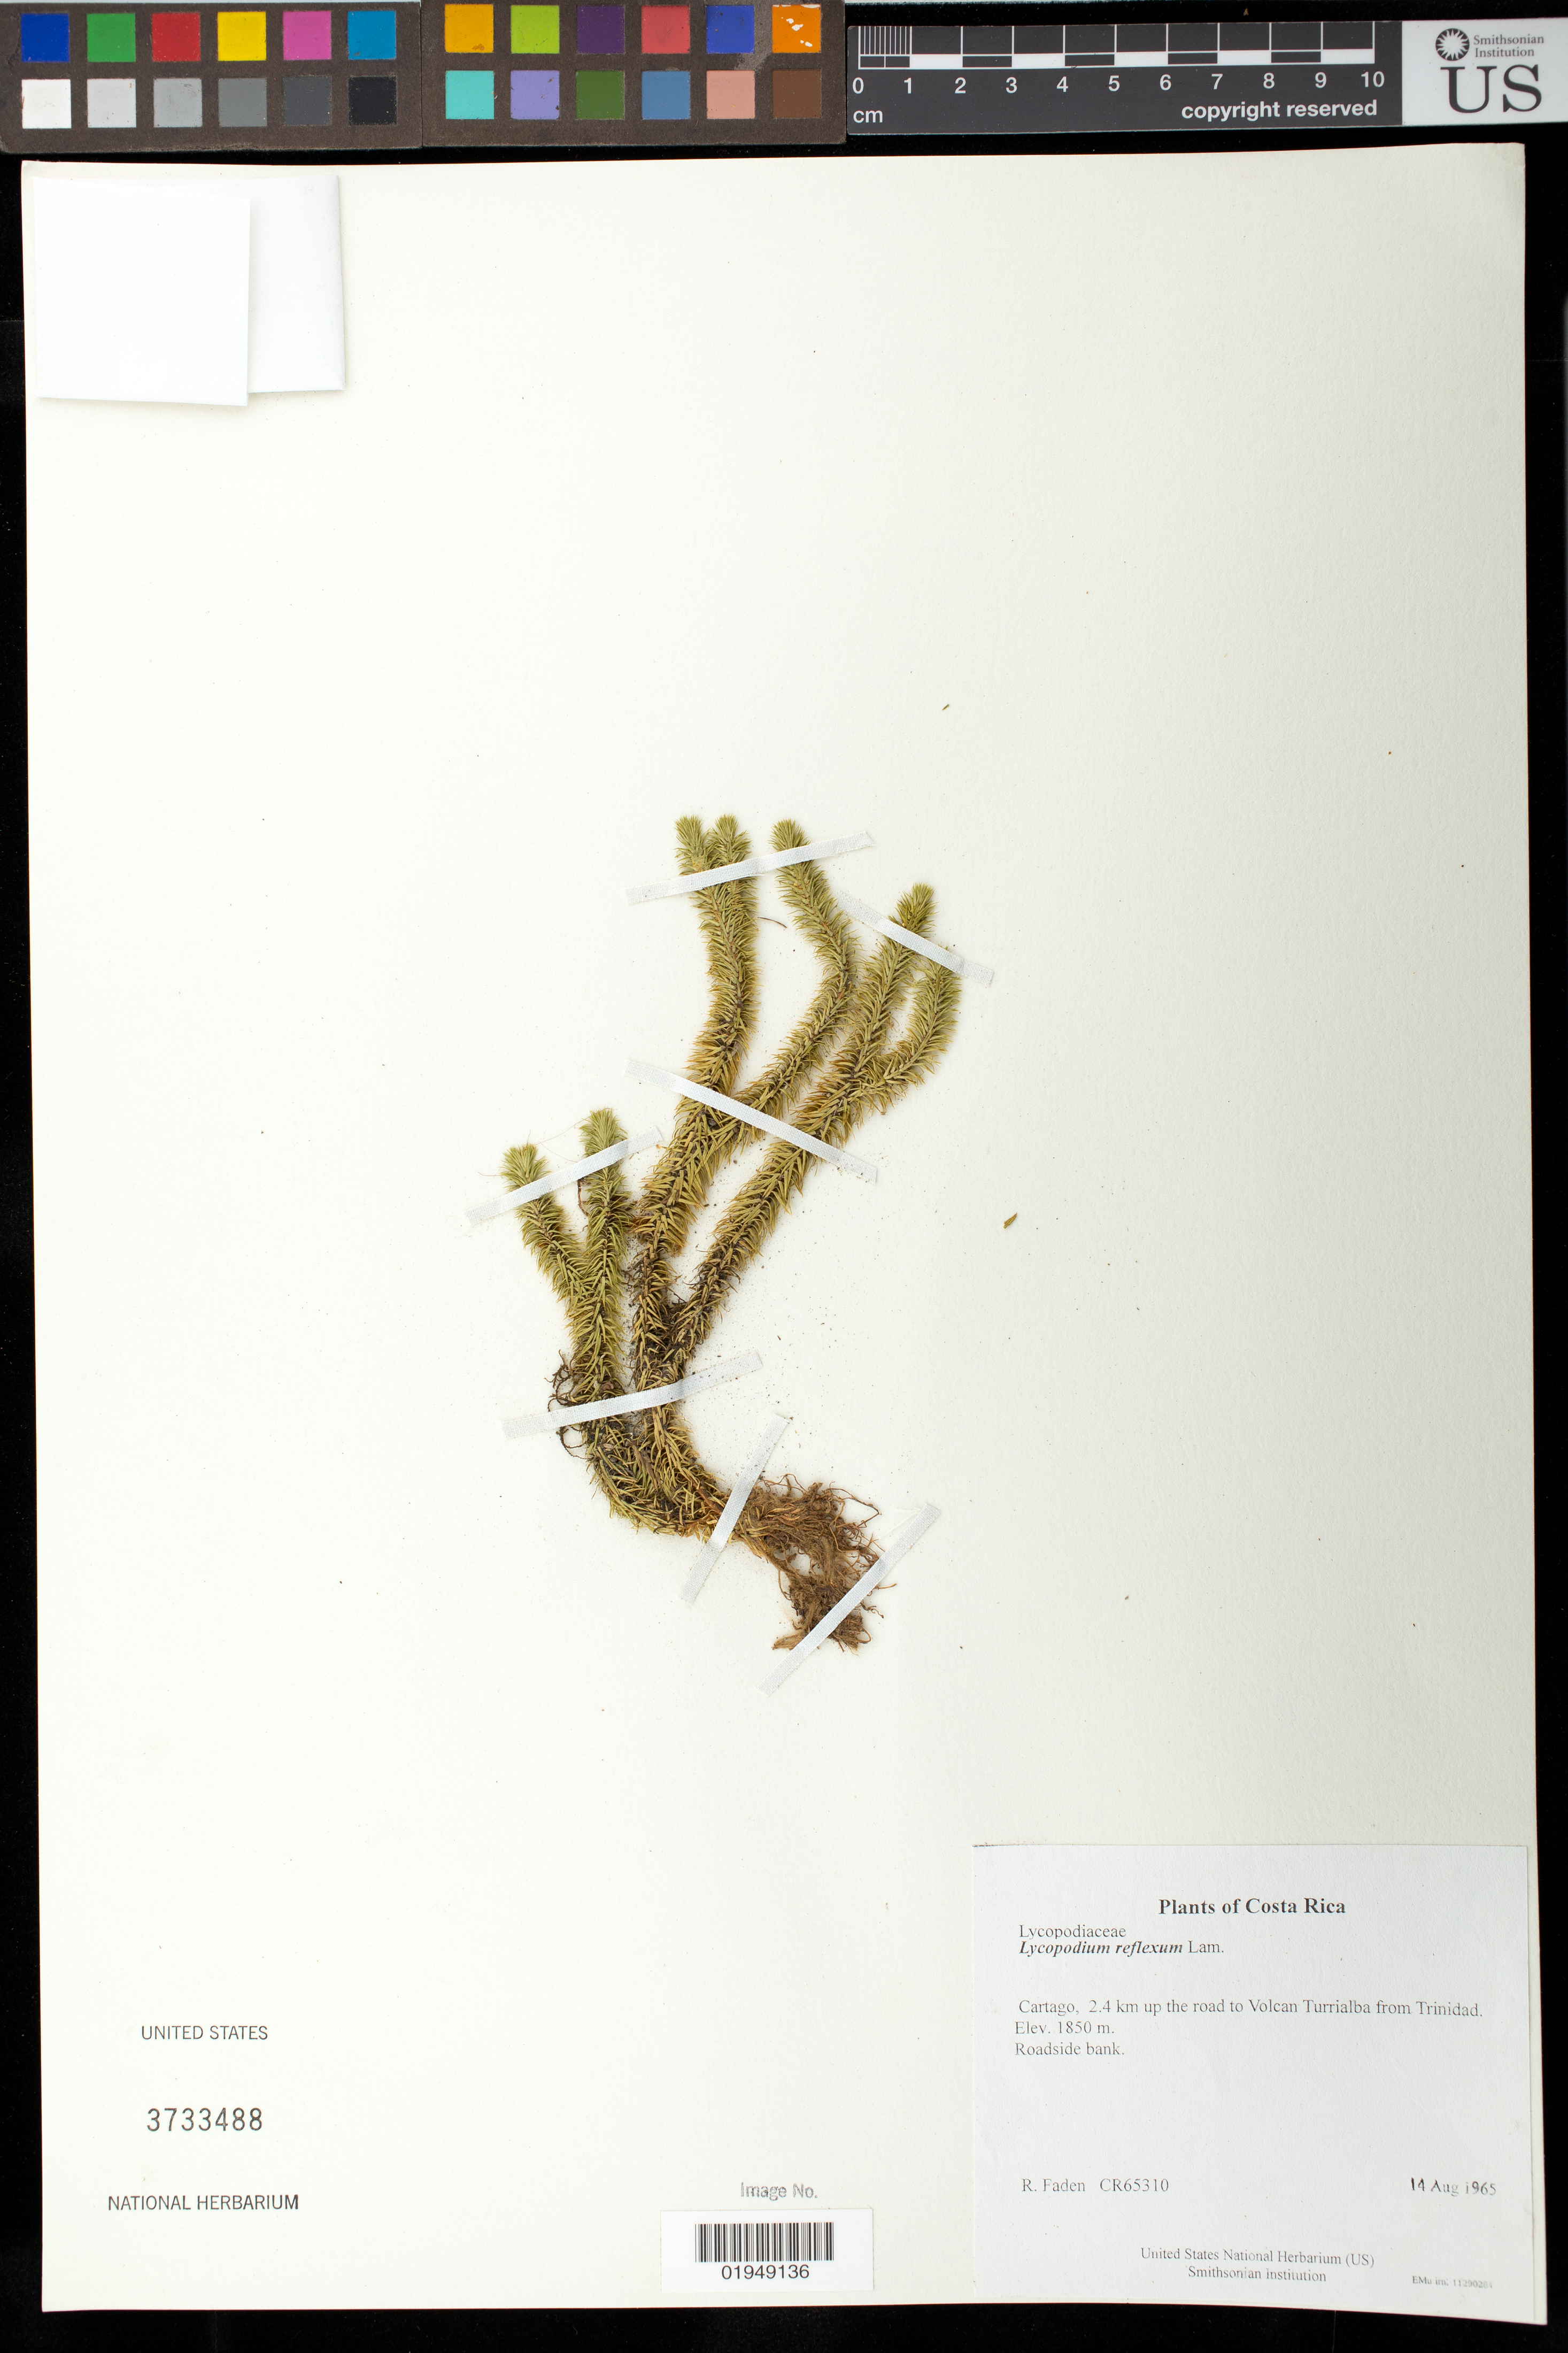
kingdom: Plantae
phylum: Tracheophyta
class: Lycopodiopsida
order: Lycopodiales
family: Lycopodiaceae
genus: Phlegmariurus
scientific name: Phlegmariurus reflexus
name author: (Lam.) B. Øllg.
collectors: R. B. Faden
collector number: CR65310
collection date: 1965-08-14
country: Costa Rica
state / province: Cartago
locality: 2.4 km up the road to Volcan Turrialba from Trinidad.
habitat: Roadside bank.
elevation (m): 1850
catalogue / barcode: US 3733488